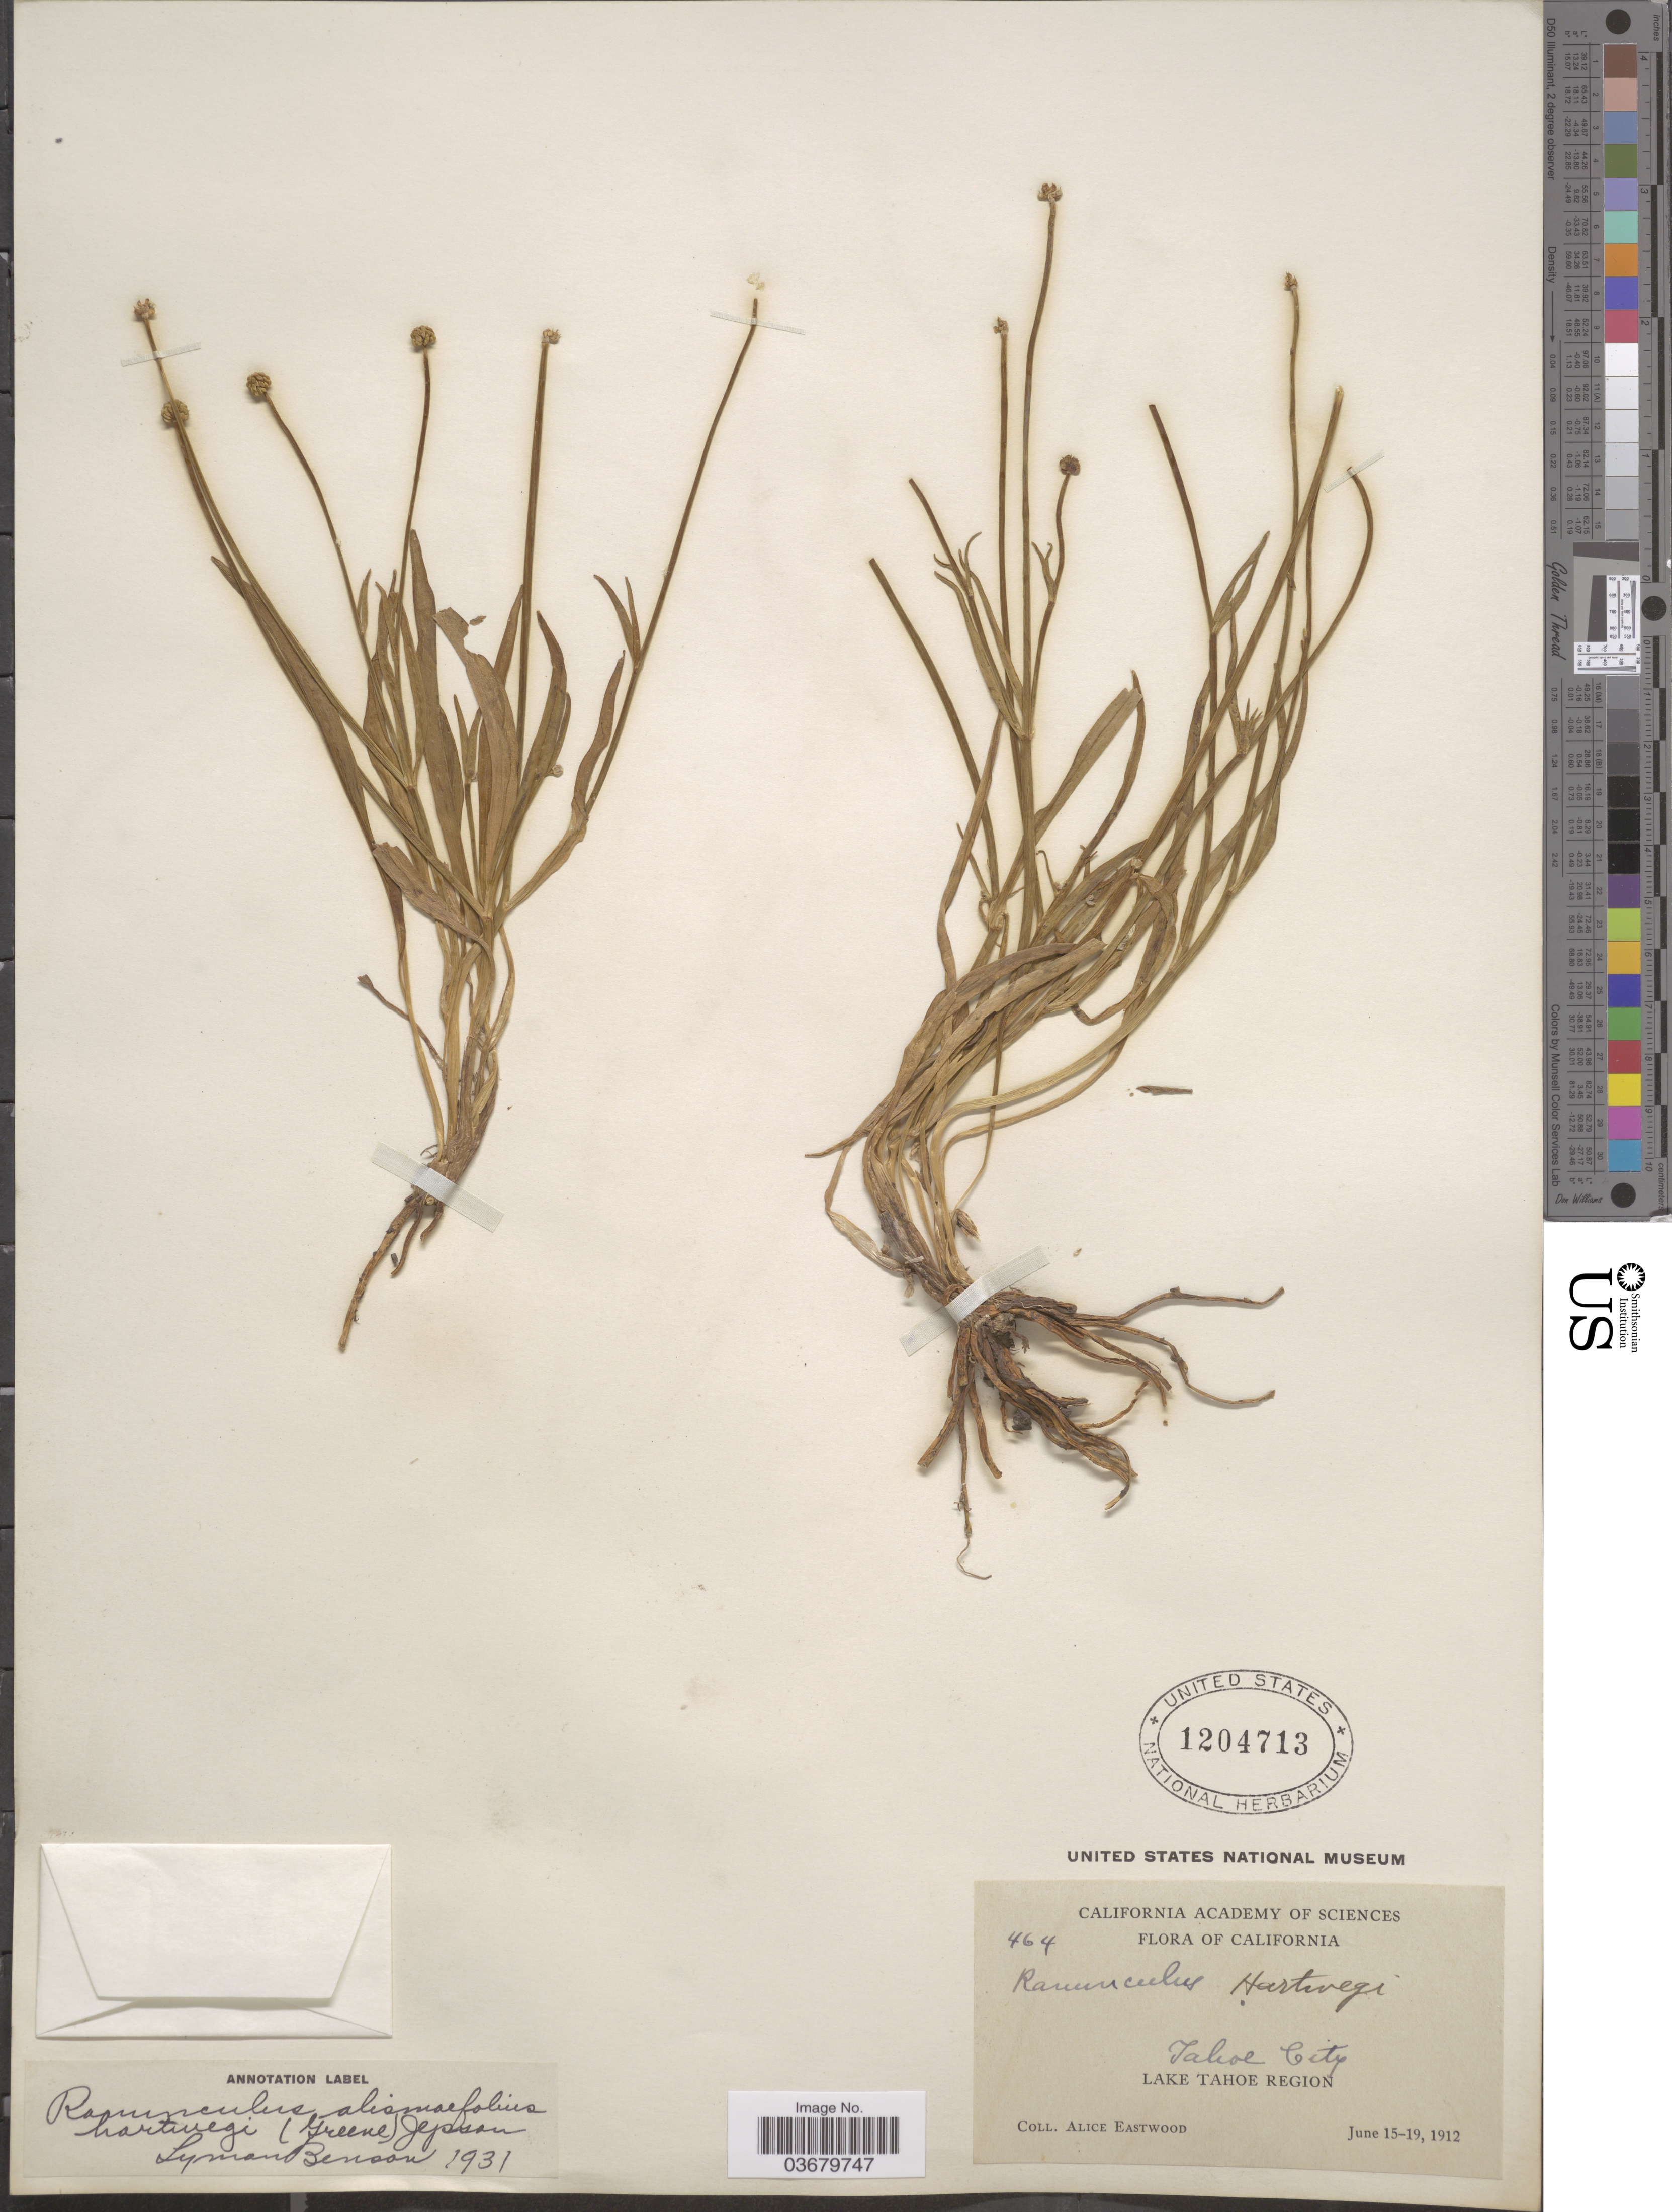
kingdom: Plantae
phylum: Tracheophyta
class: Magnoliopsida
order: Ranunculales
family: Ranunculaceae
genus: Ranunculus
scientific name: Ranunculus alismifolius var. hartwegii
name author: (Greene) Jeps.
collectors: A. Eastwood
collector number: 464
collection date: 1912-06-15/1912-06-19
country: United States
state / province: California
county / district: Placer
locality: Tahoe City. Lake Tahoe Region.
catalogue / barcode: US 1204713